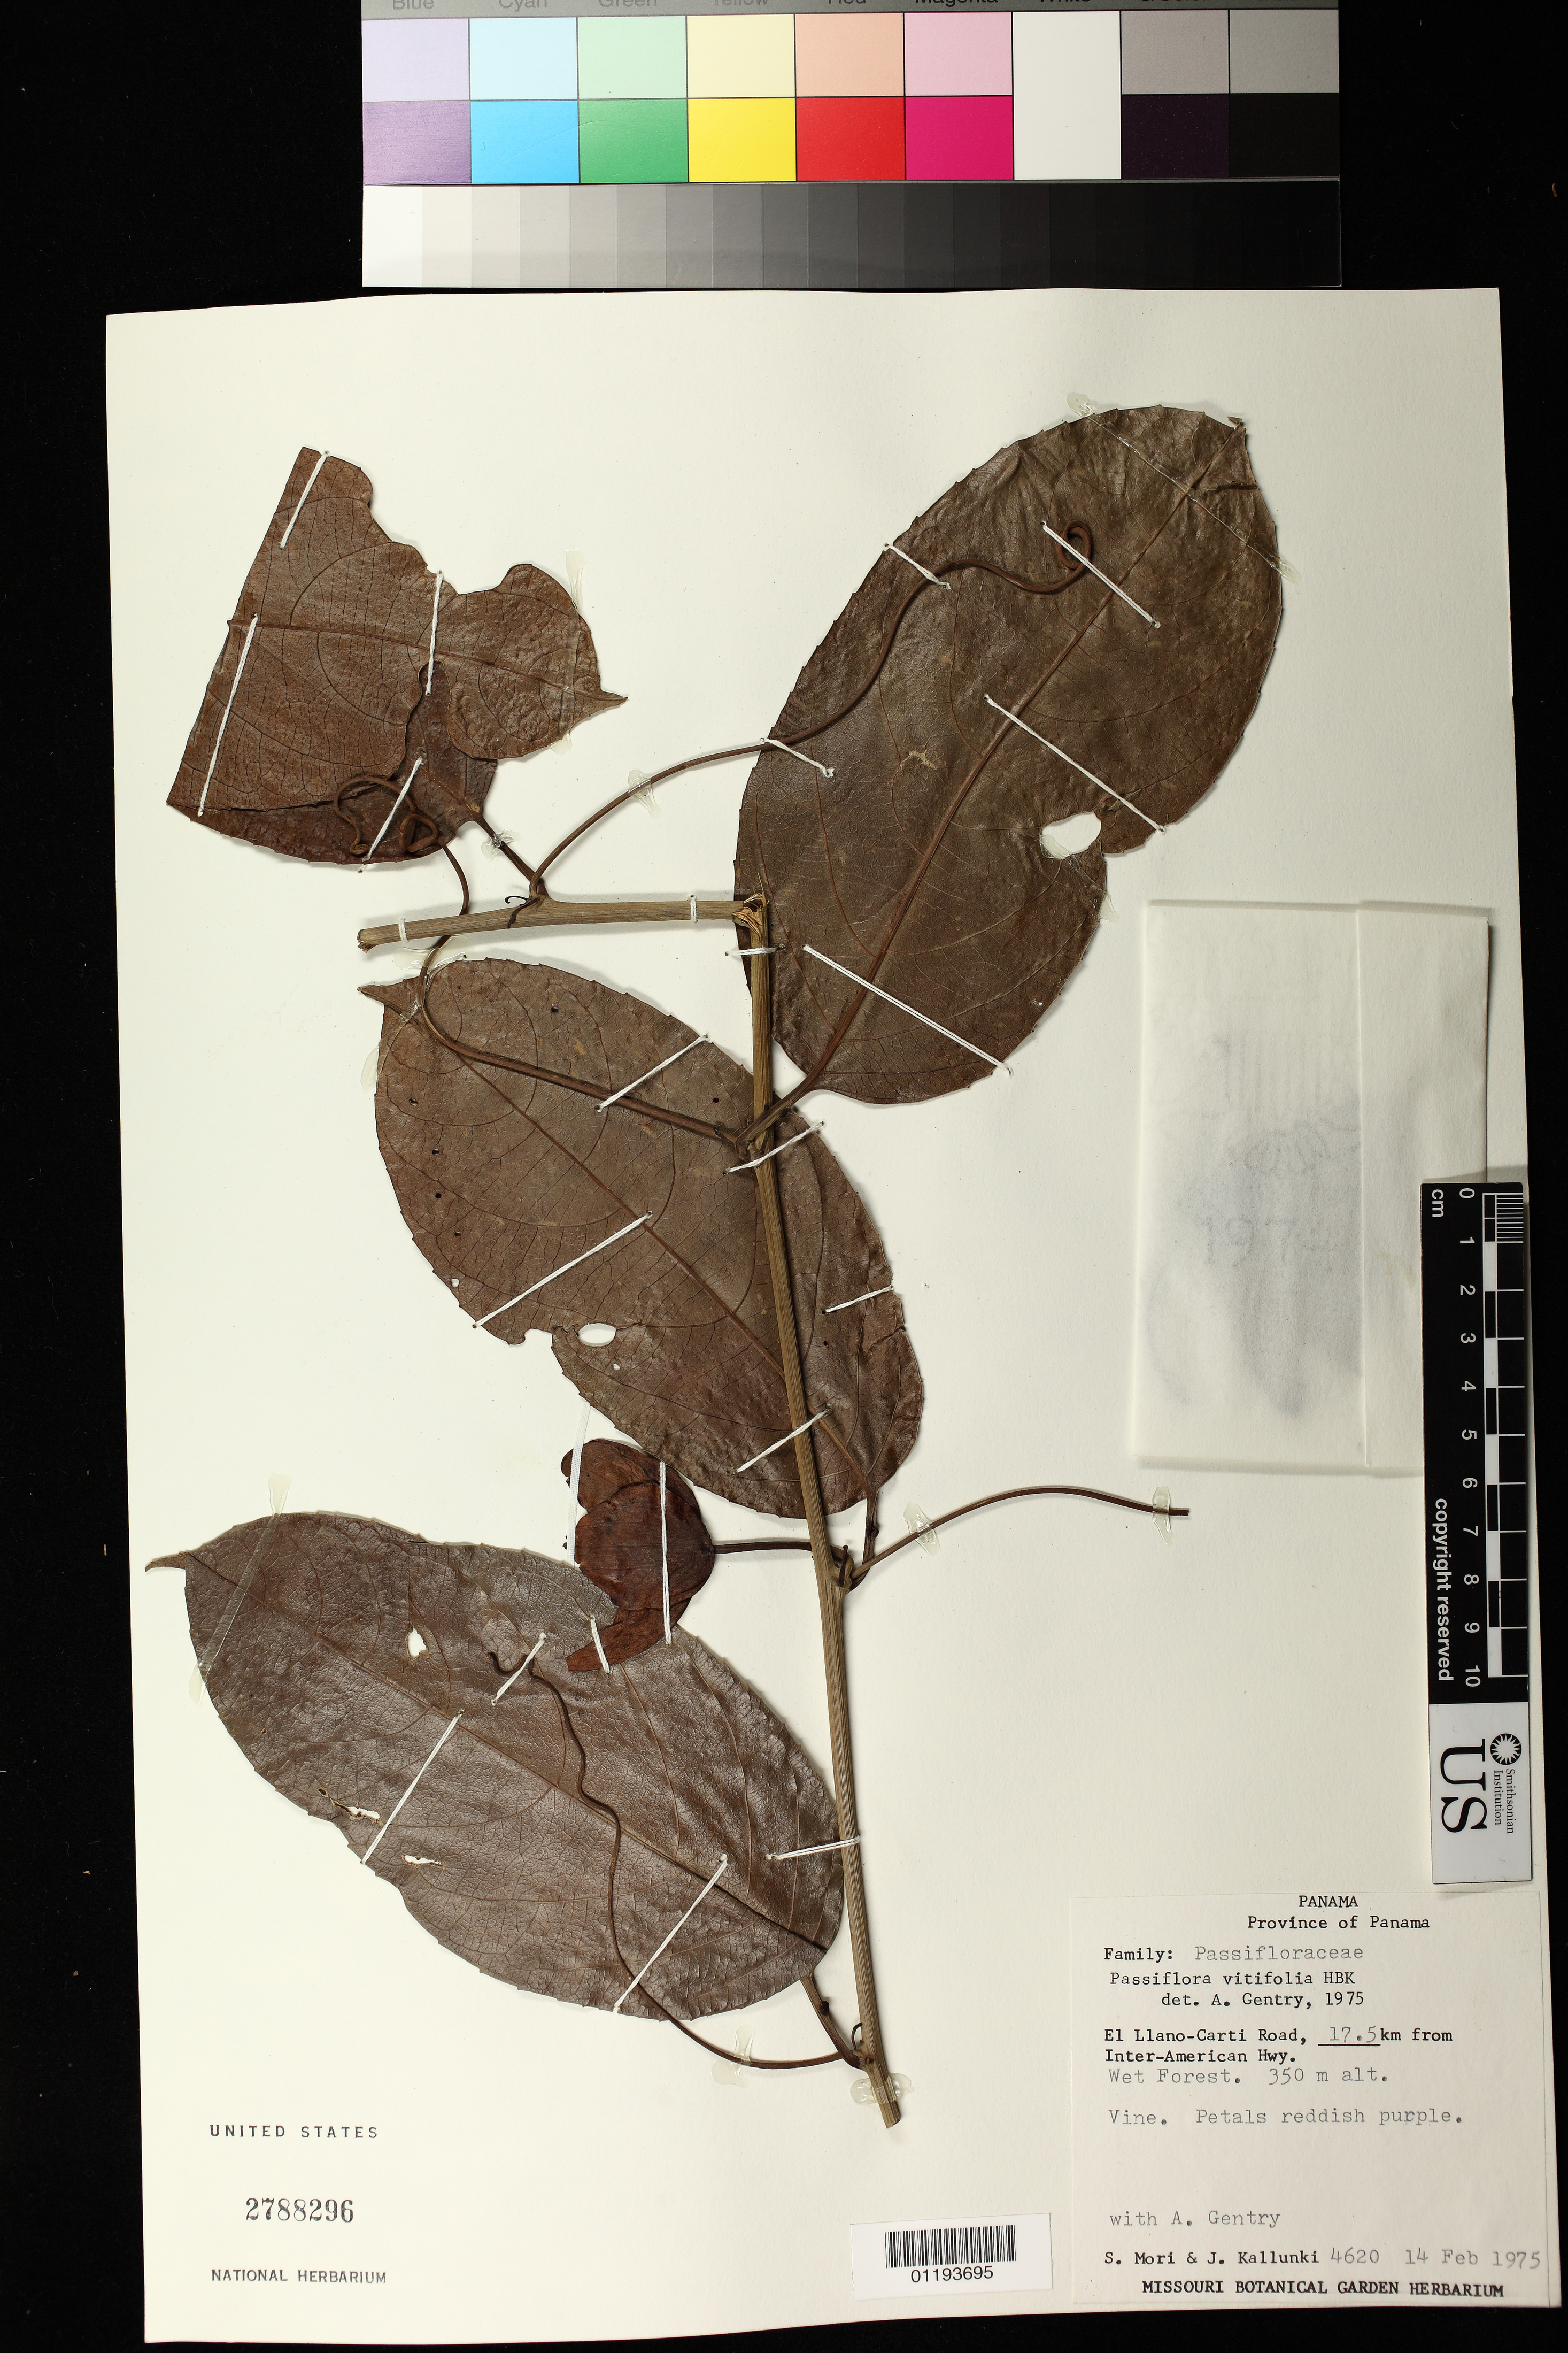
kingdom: Plantae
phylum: Tracheophyta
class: Magnoliopsida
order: Malpighiales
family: Passifloraceae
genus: Passiflora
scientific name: Passiflora vitifolia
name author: Kunth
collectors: S. Mori, J. Kallunki & A. H. Gentry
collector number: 4620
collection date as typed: Feb 14 1975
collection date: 1975-02-14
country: Panama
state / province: Panamá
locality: El Llano-Carti Road, 17.5 km from Inter-American Hwy.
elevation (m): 350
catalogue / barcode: US 2788296